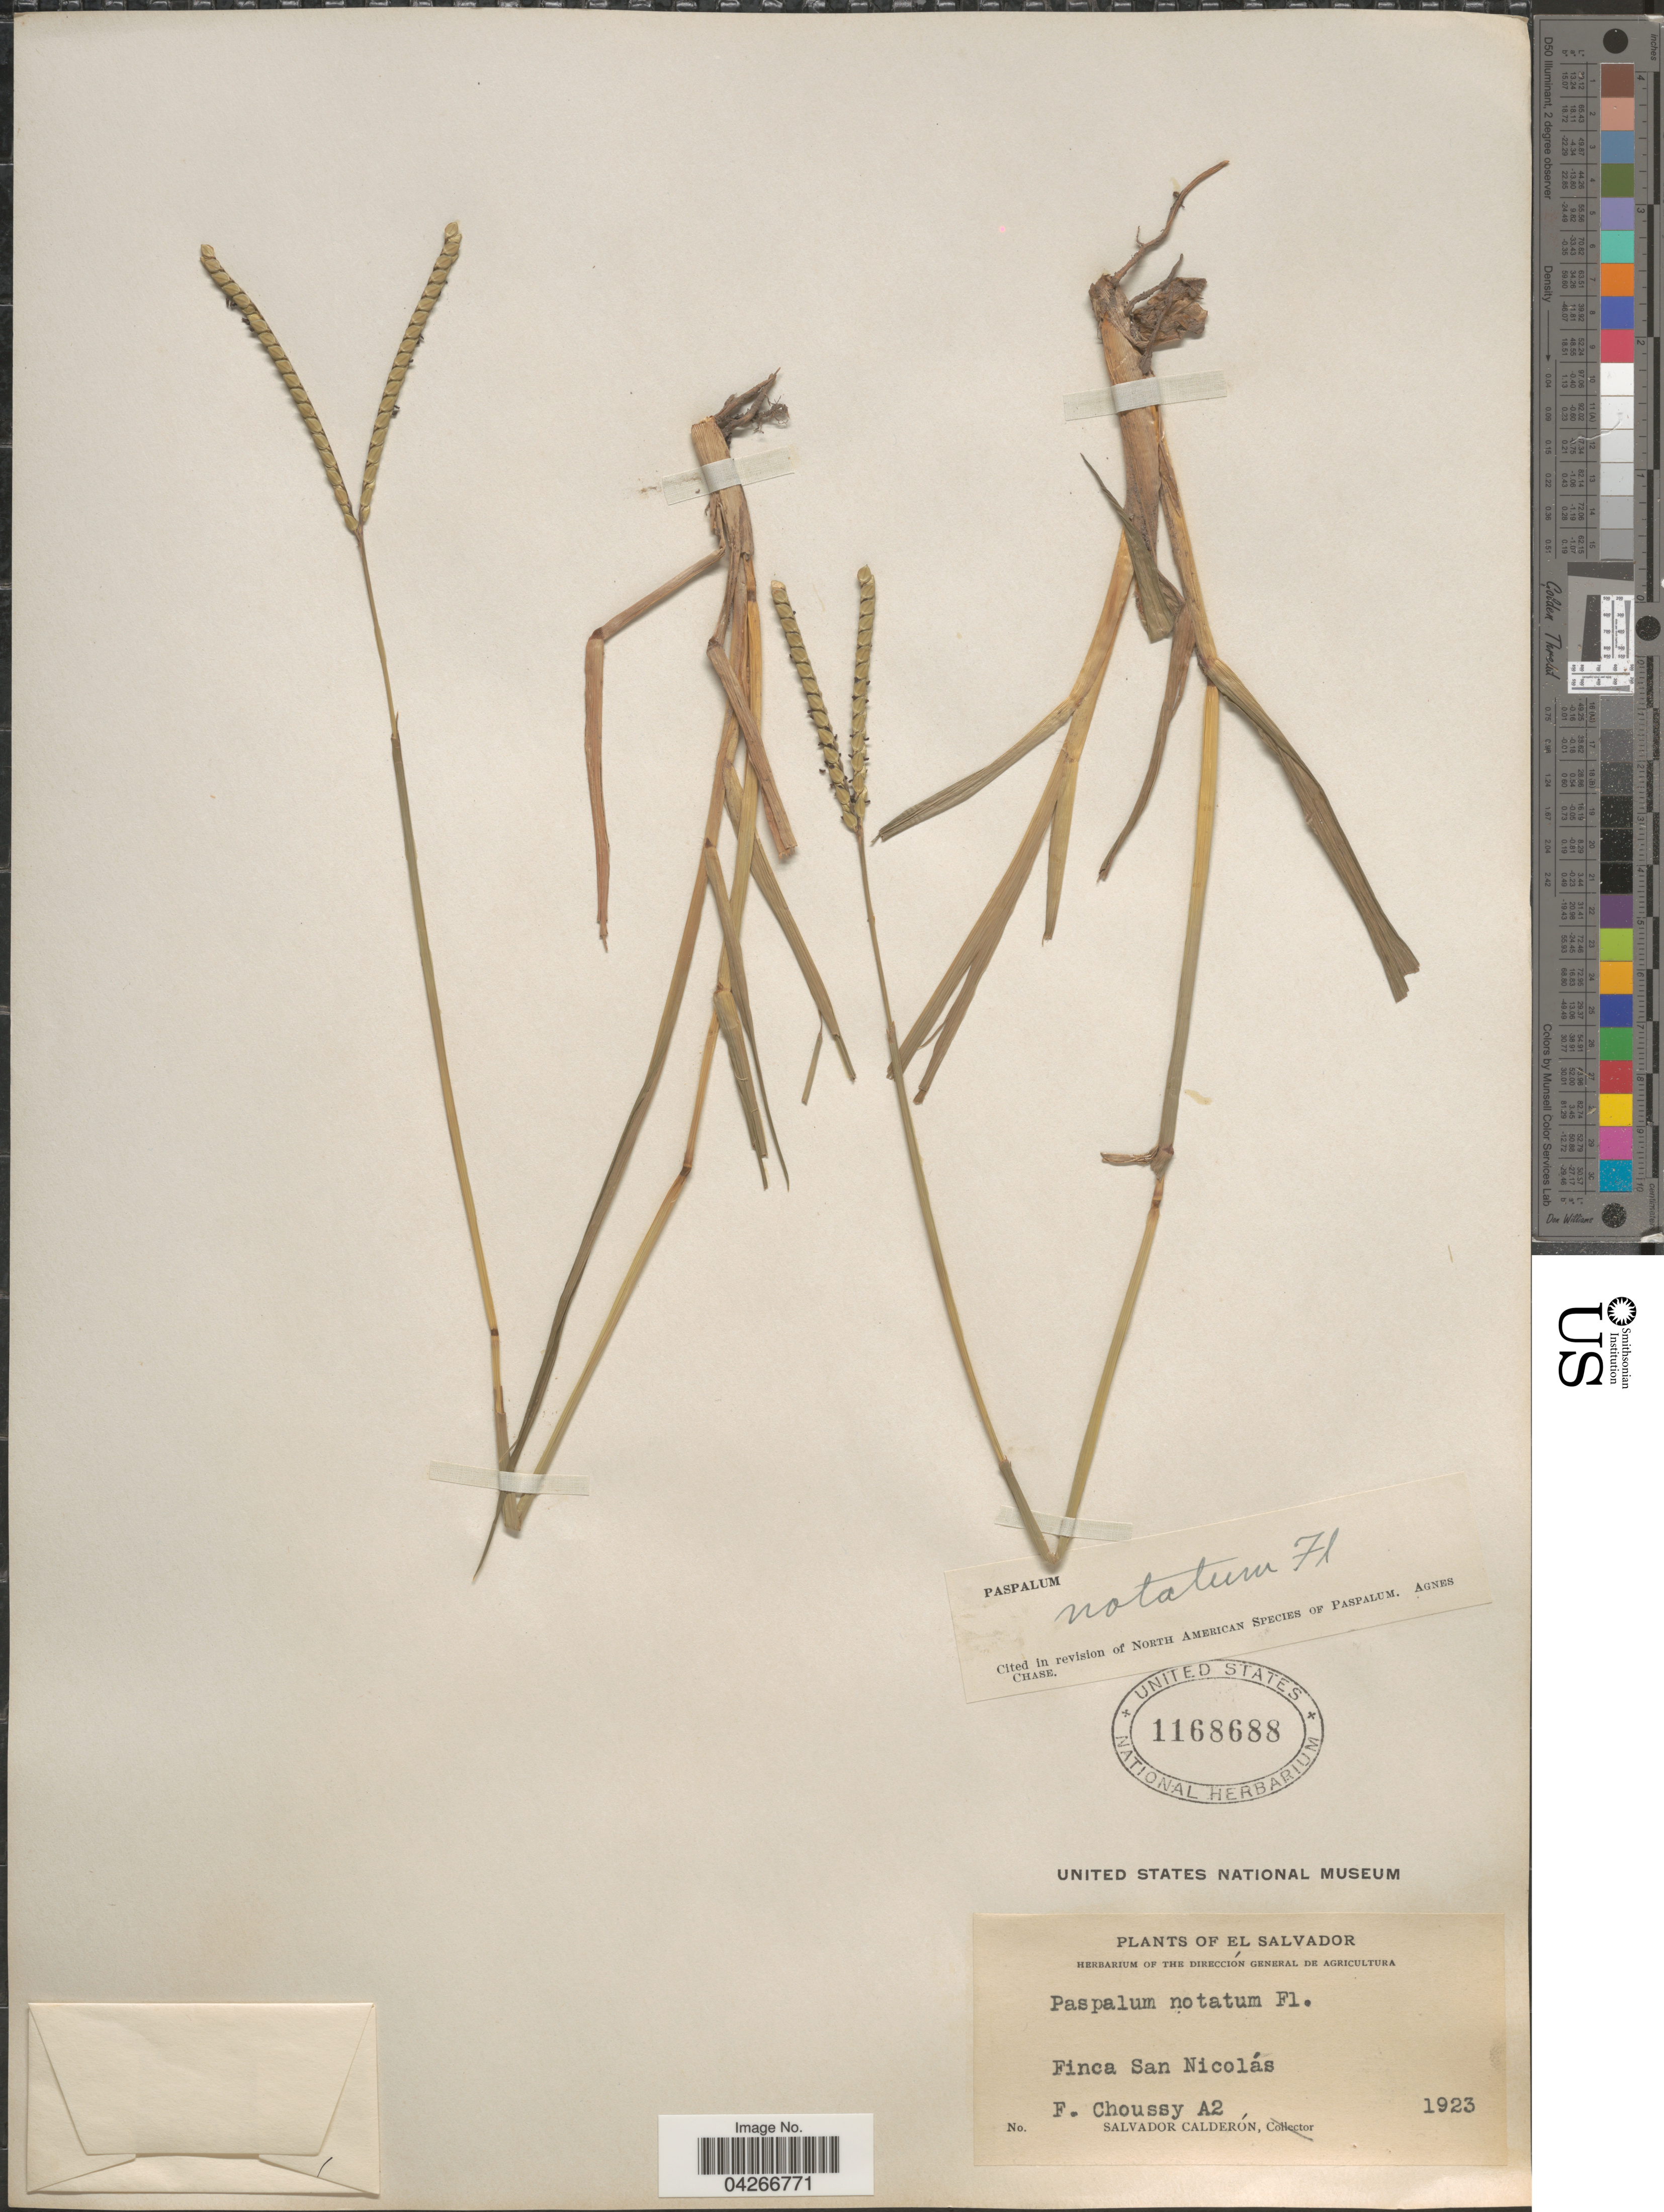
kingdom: Plantae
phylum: Tracheophyta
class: Liliopsida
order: Poales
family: Poaceae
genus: Paspalum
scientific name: Paspalum notatum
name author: Flüggé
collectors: F. Choussy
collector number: A2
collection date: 1923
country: El Salvador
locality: Finca San Nicolás.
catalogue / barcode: US 1168688